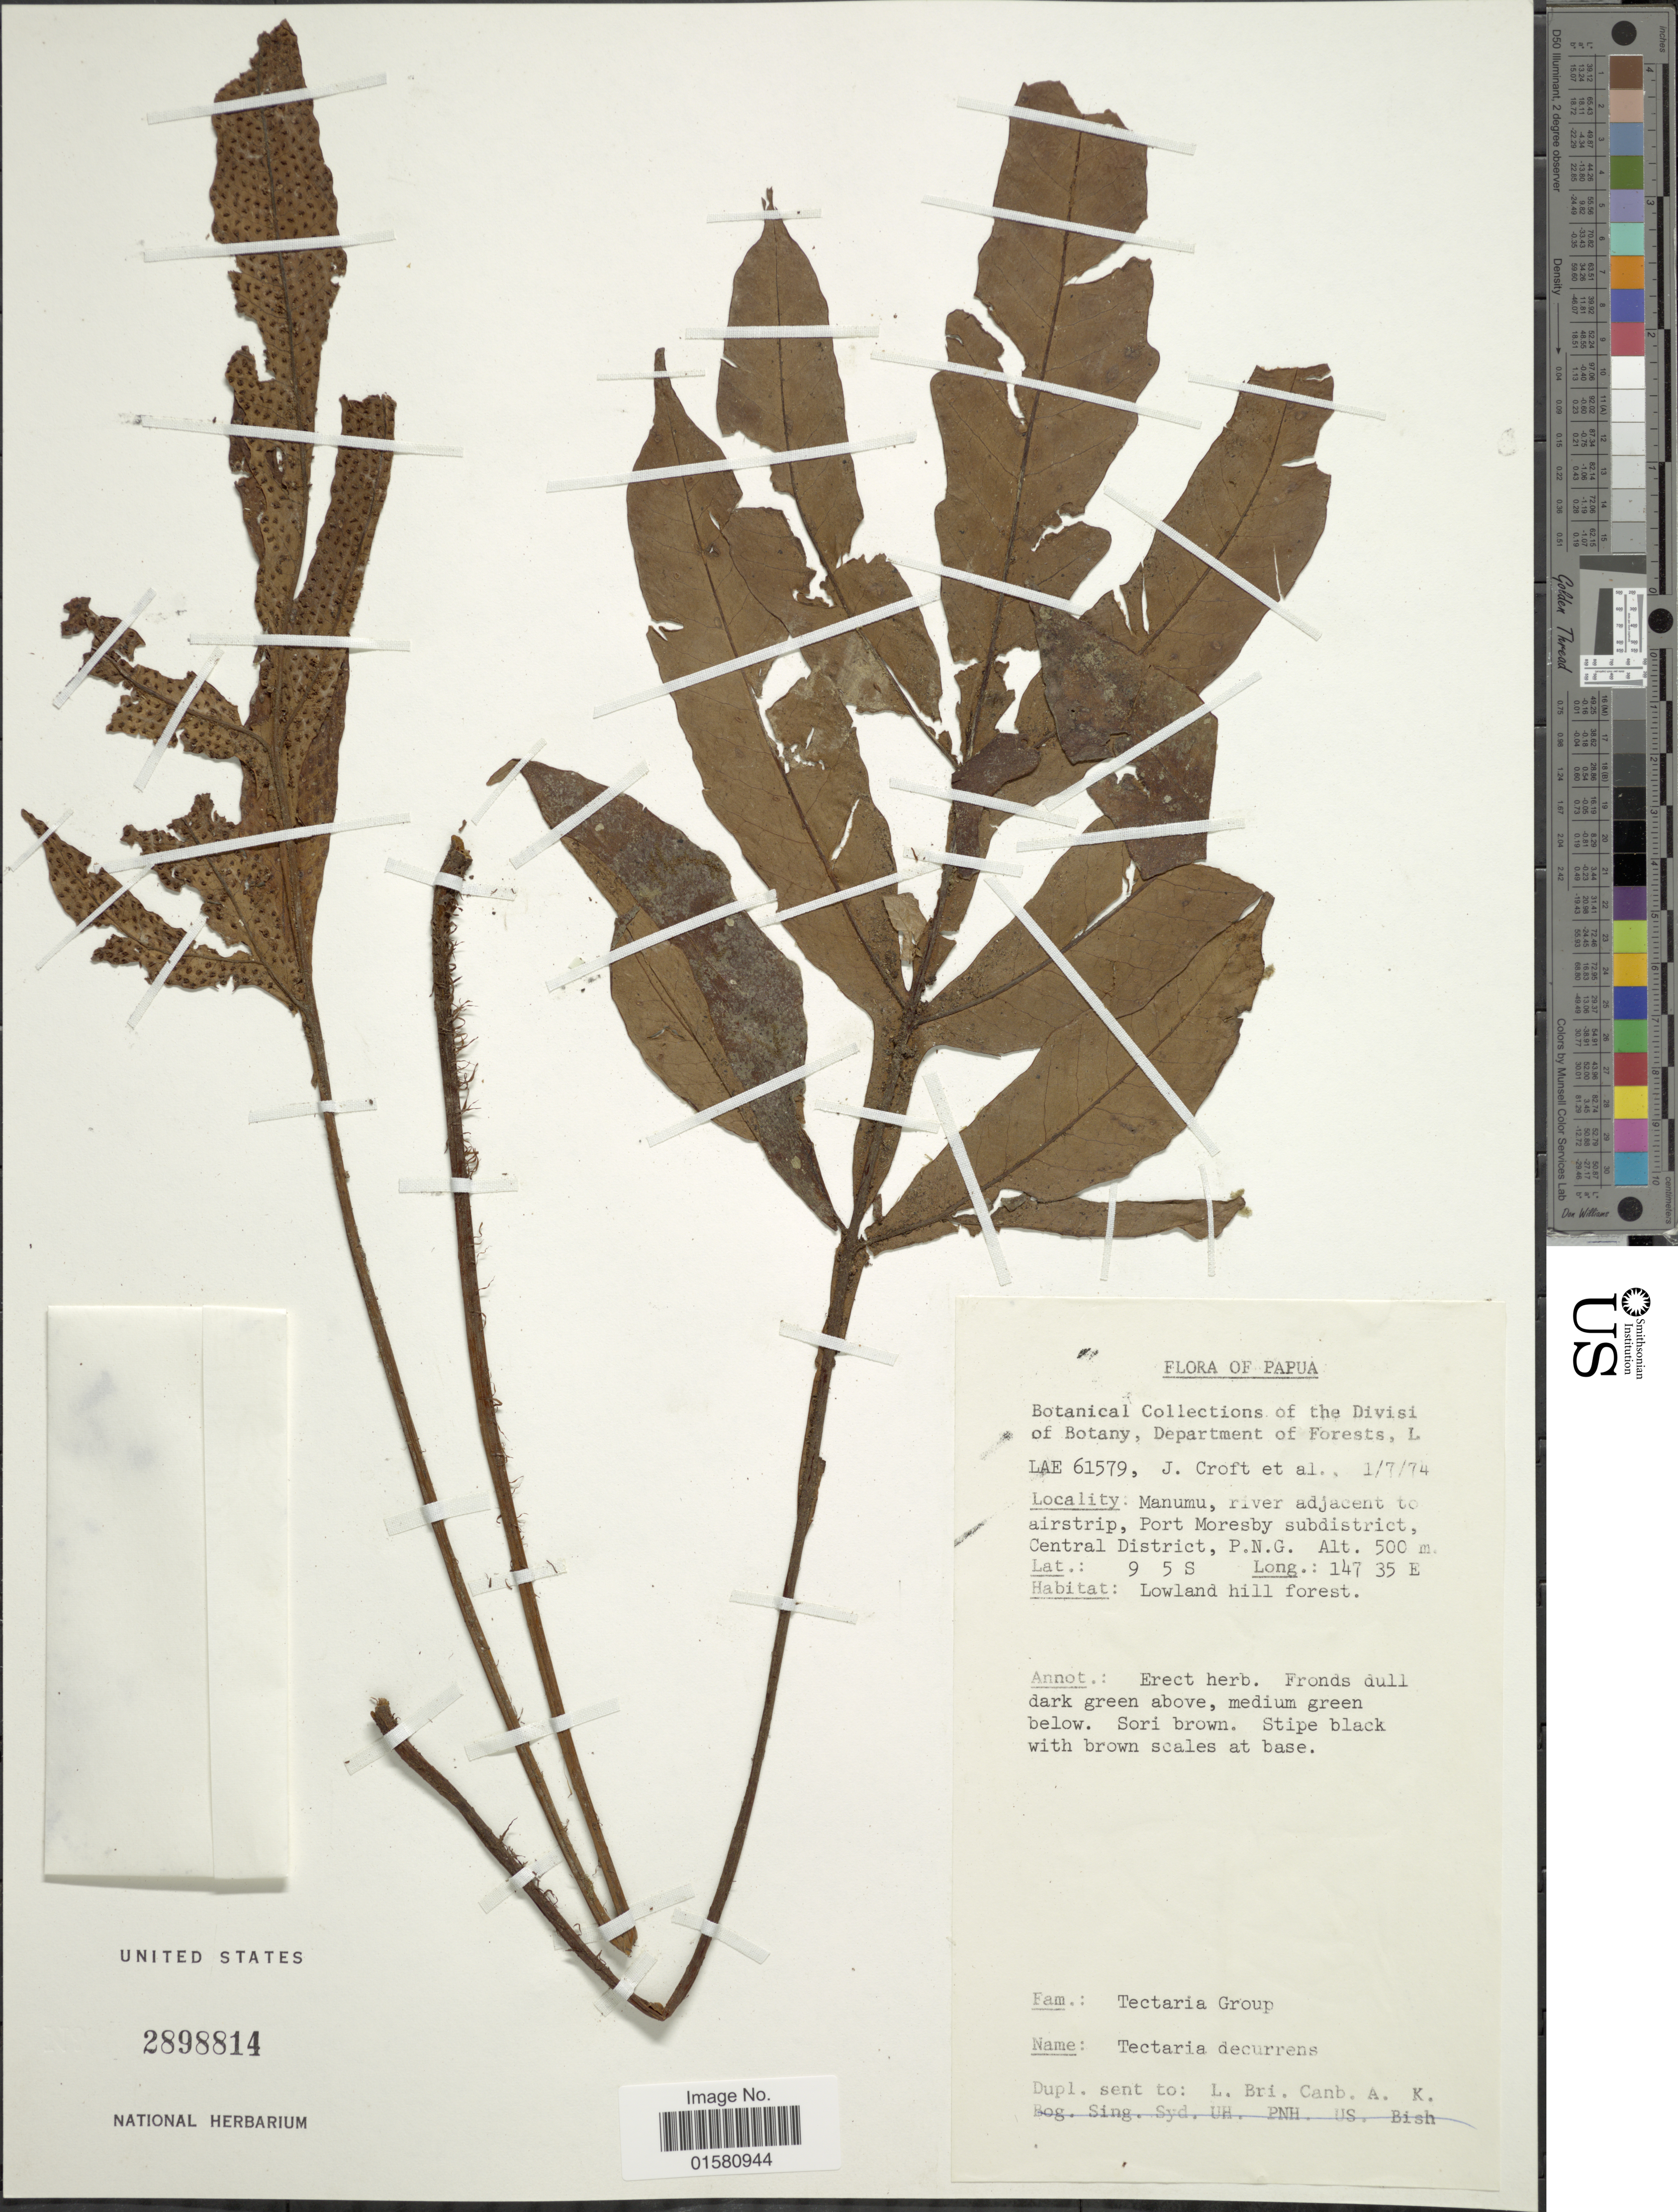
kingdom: Plantae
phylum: Tracheophyta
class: Polypodiopsida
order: Polypodiales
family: Tectariaceae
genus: Tectaria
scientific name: Tectaria decurrens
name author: (Presel.) Copel. in Elmer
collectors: J. Croft & et al.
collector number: LAE 61579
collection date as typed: Transcribed d/m/y: 1/7/74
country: Indonesia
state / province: Papua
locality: Manumu, river adjacent te airstrip, Port Moresby subdistrict, Central District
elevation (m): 500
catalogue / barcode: US 2898814